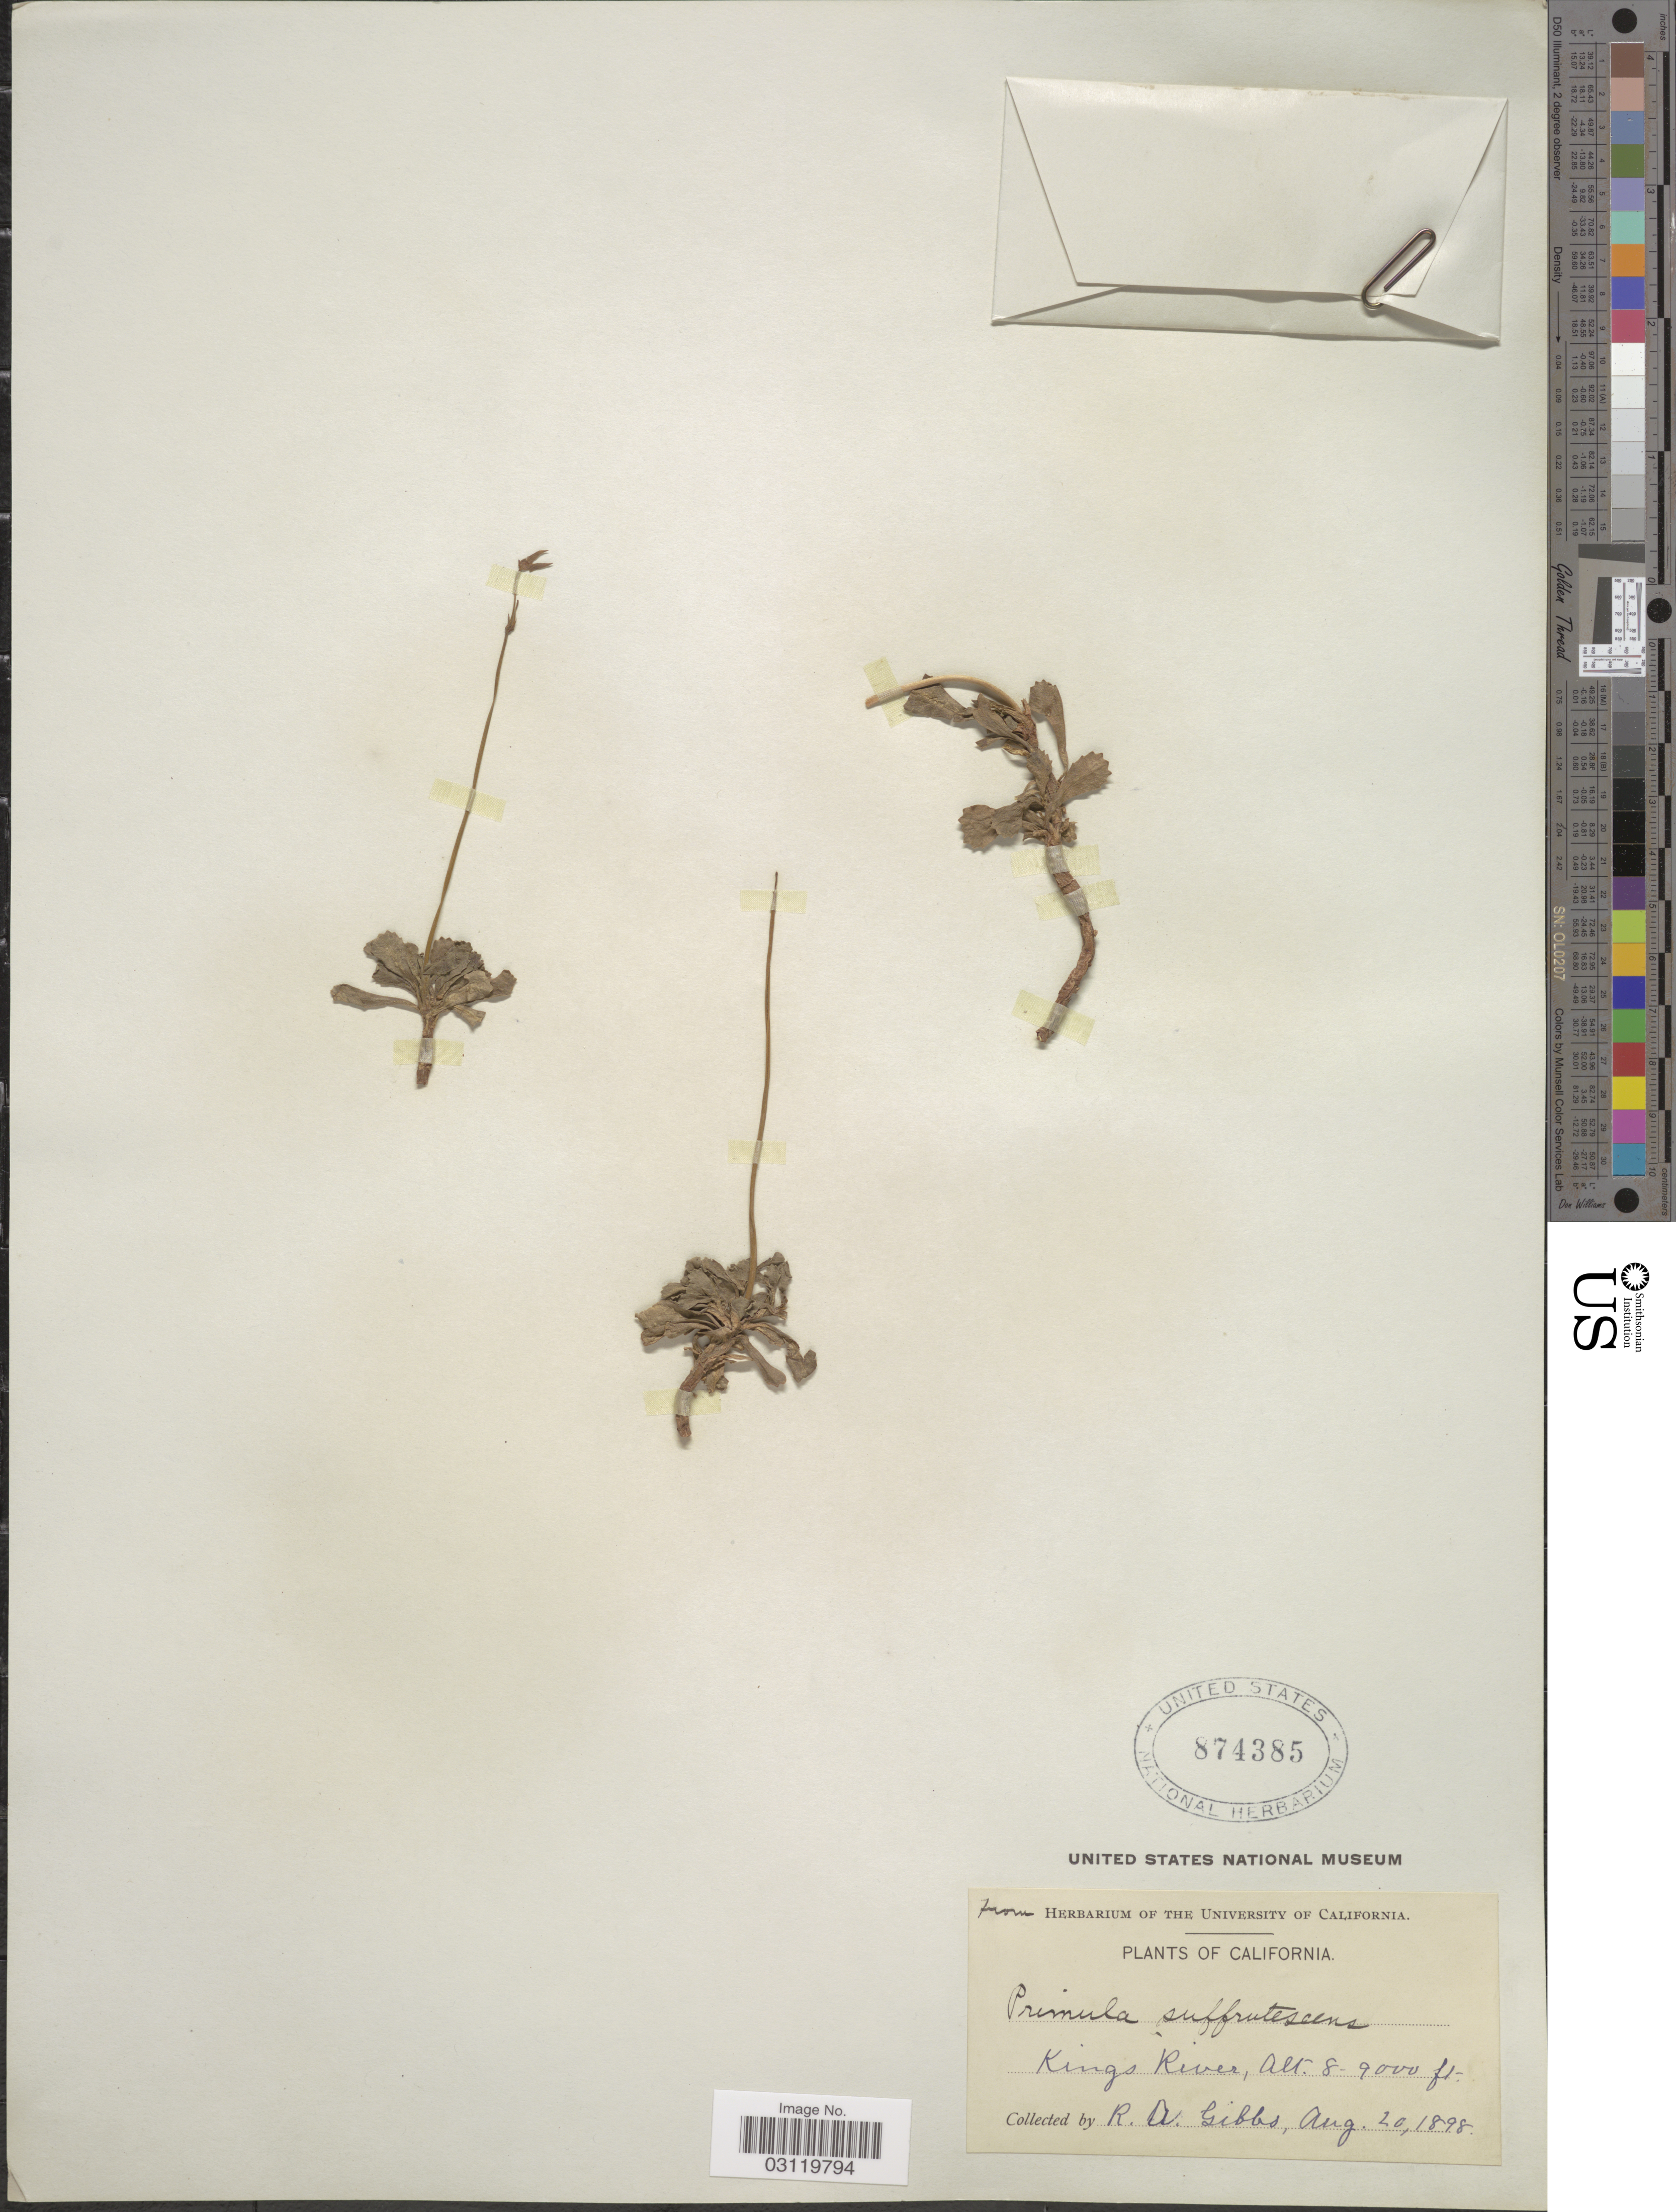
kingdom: Plantae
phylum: Tracheophyta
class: Magnoliopsida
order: Ericales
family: Primulaceae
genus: Primula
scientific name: Primula suffrutescens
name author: A. Gray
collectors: R. Gibbs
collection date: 1898-08-20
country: United States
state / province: California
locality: Kings River.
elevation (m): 2438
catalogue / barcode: US 874385